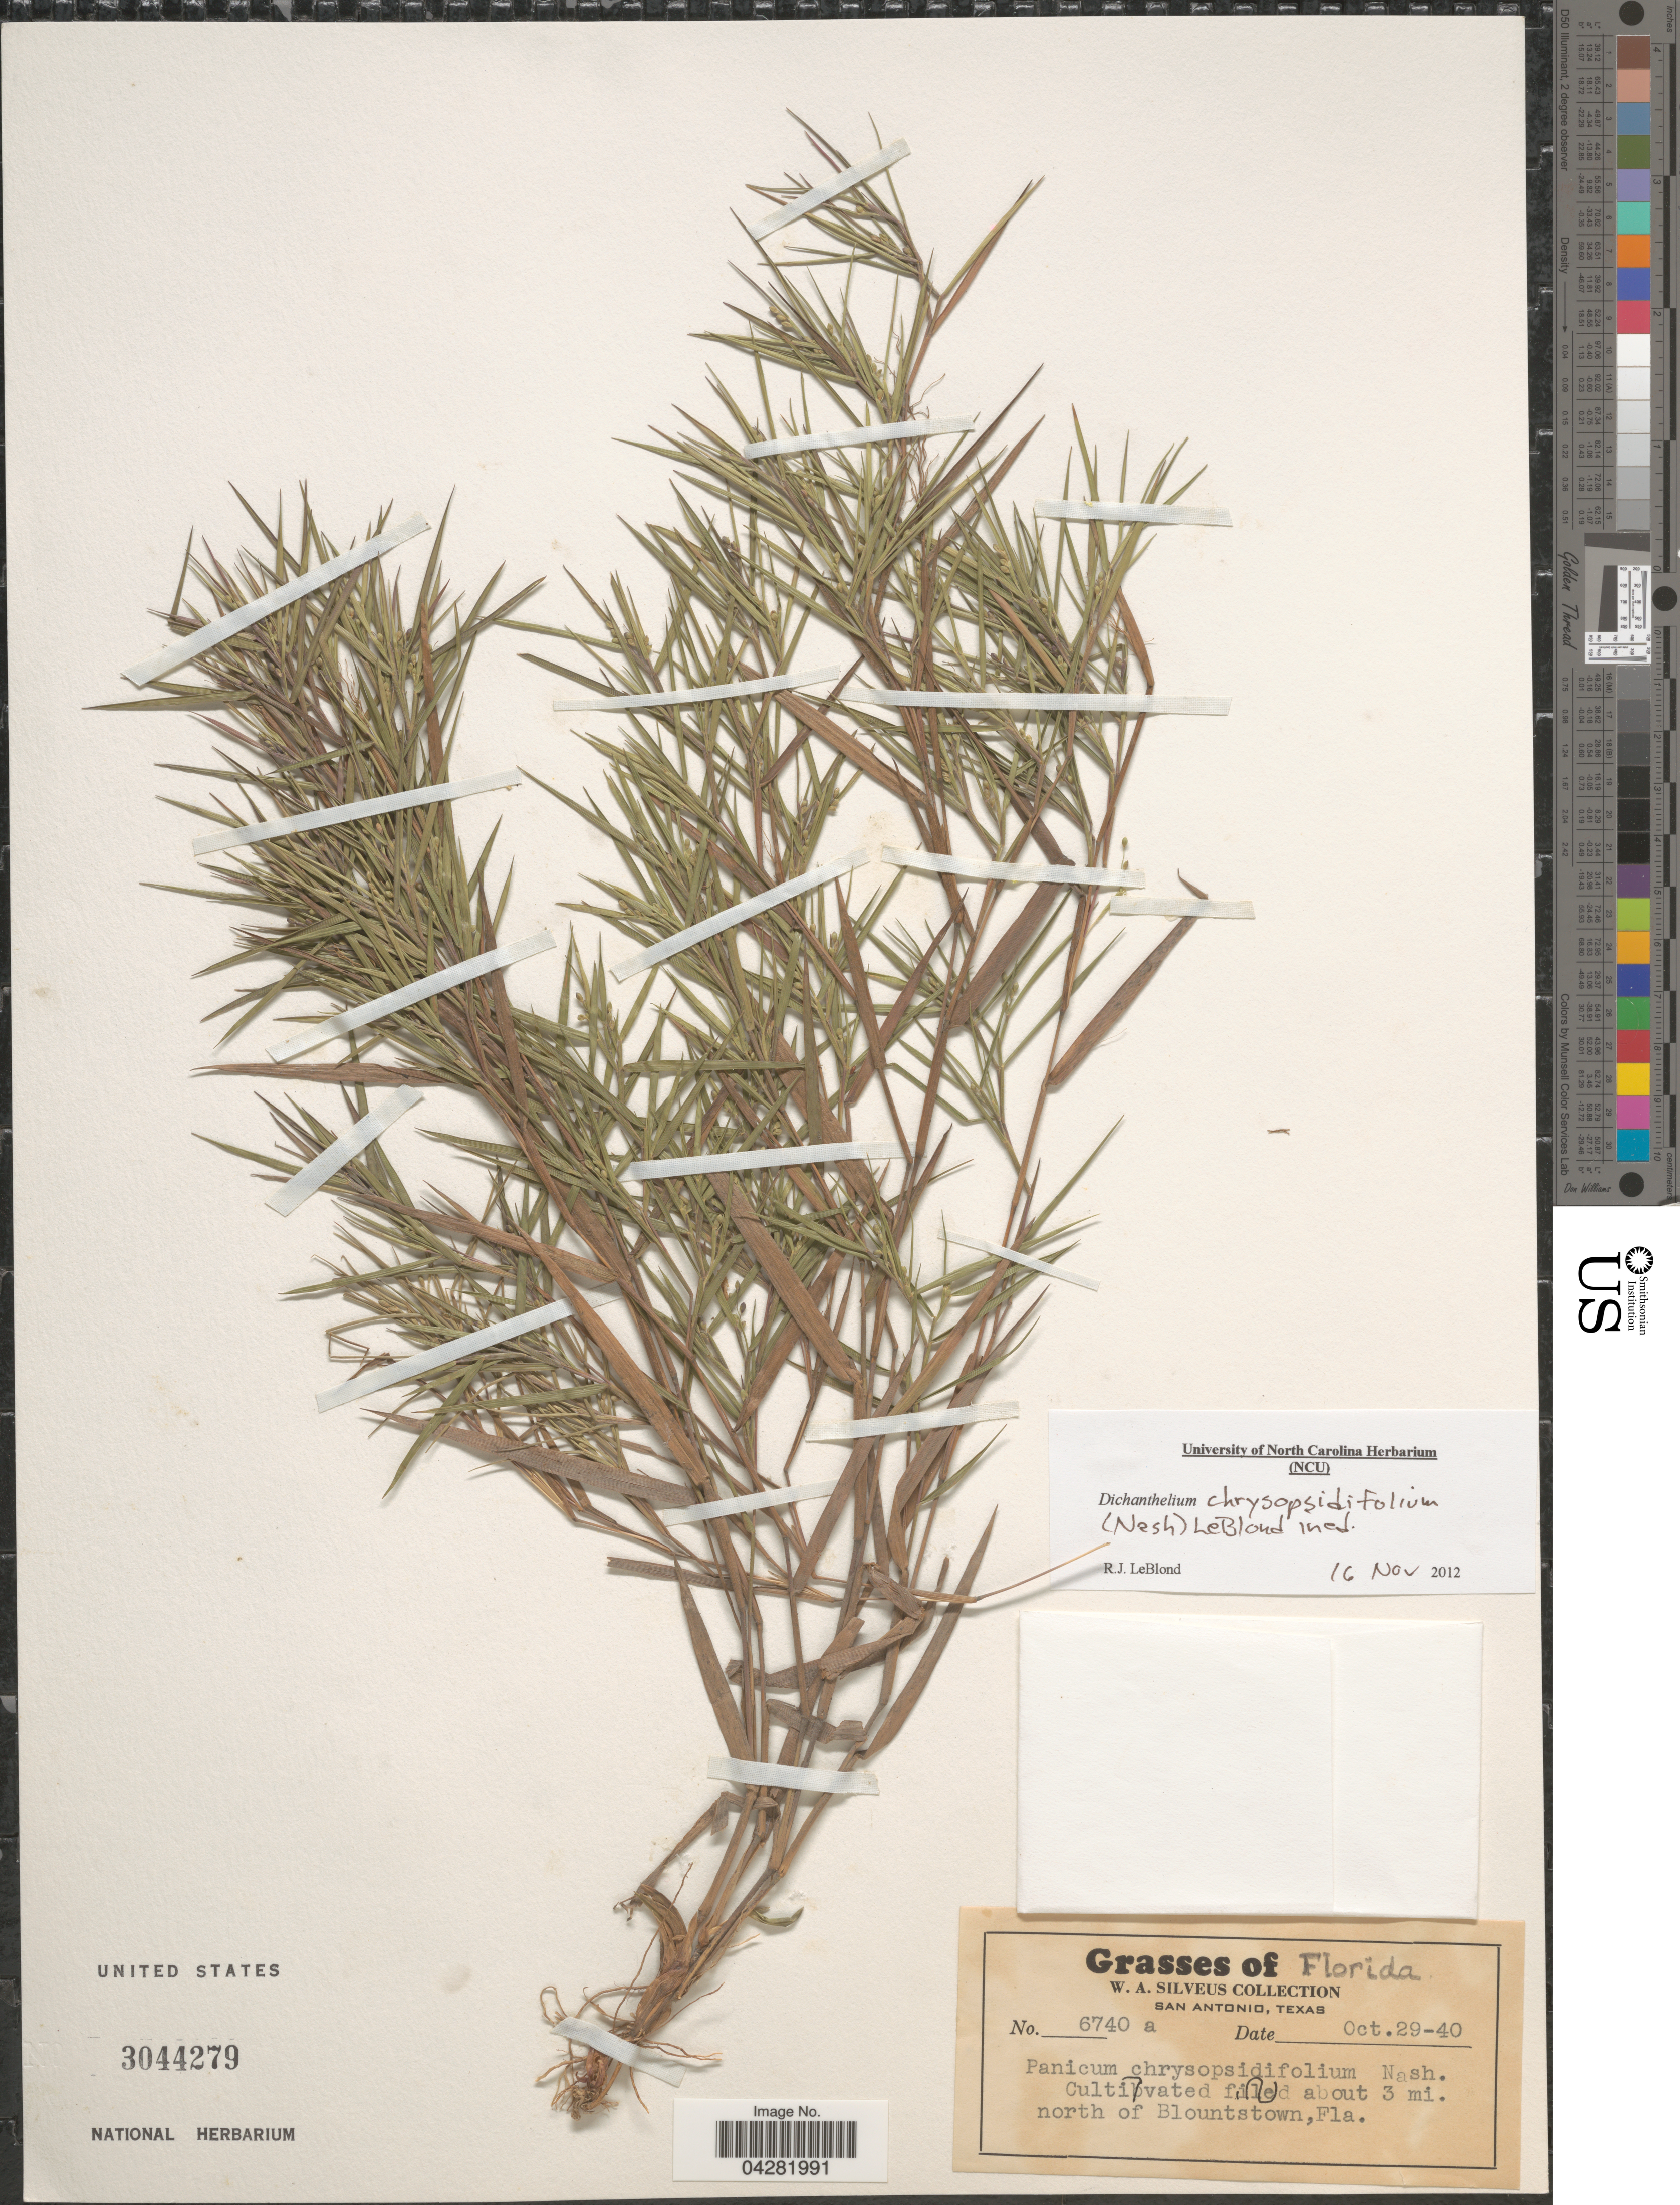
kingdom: Plantae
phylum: Tracheophyta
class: Liliopsida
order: Poales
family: Poaceae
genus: Dichanthelium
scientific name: Dichanthelium filiramum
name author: (Ashe) LeBlond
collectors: W. Silveus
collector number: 6740a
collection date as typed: Transcribed d/m/y: 29/10/40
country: United States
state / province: Florida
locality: Cultivated field about 3 mi. north of Blountstown.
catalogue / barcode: US 3044279